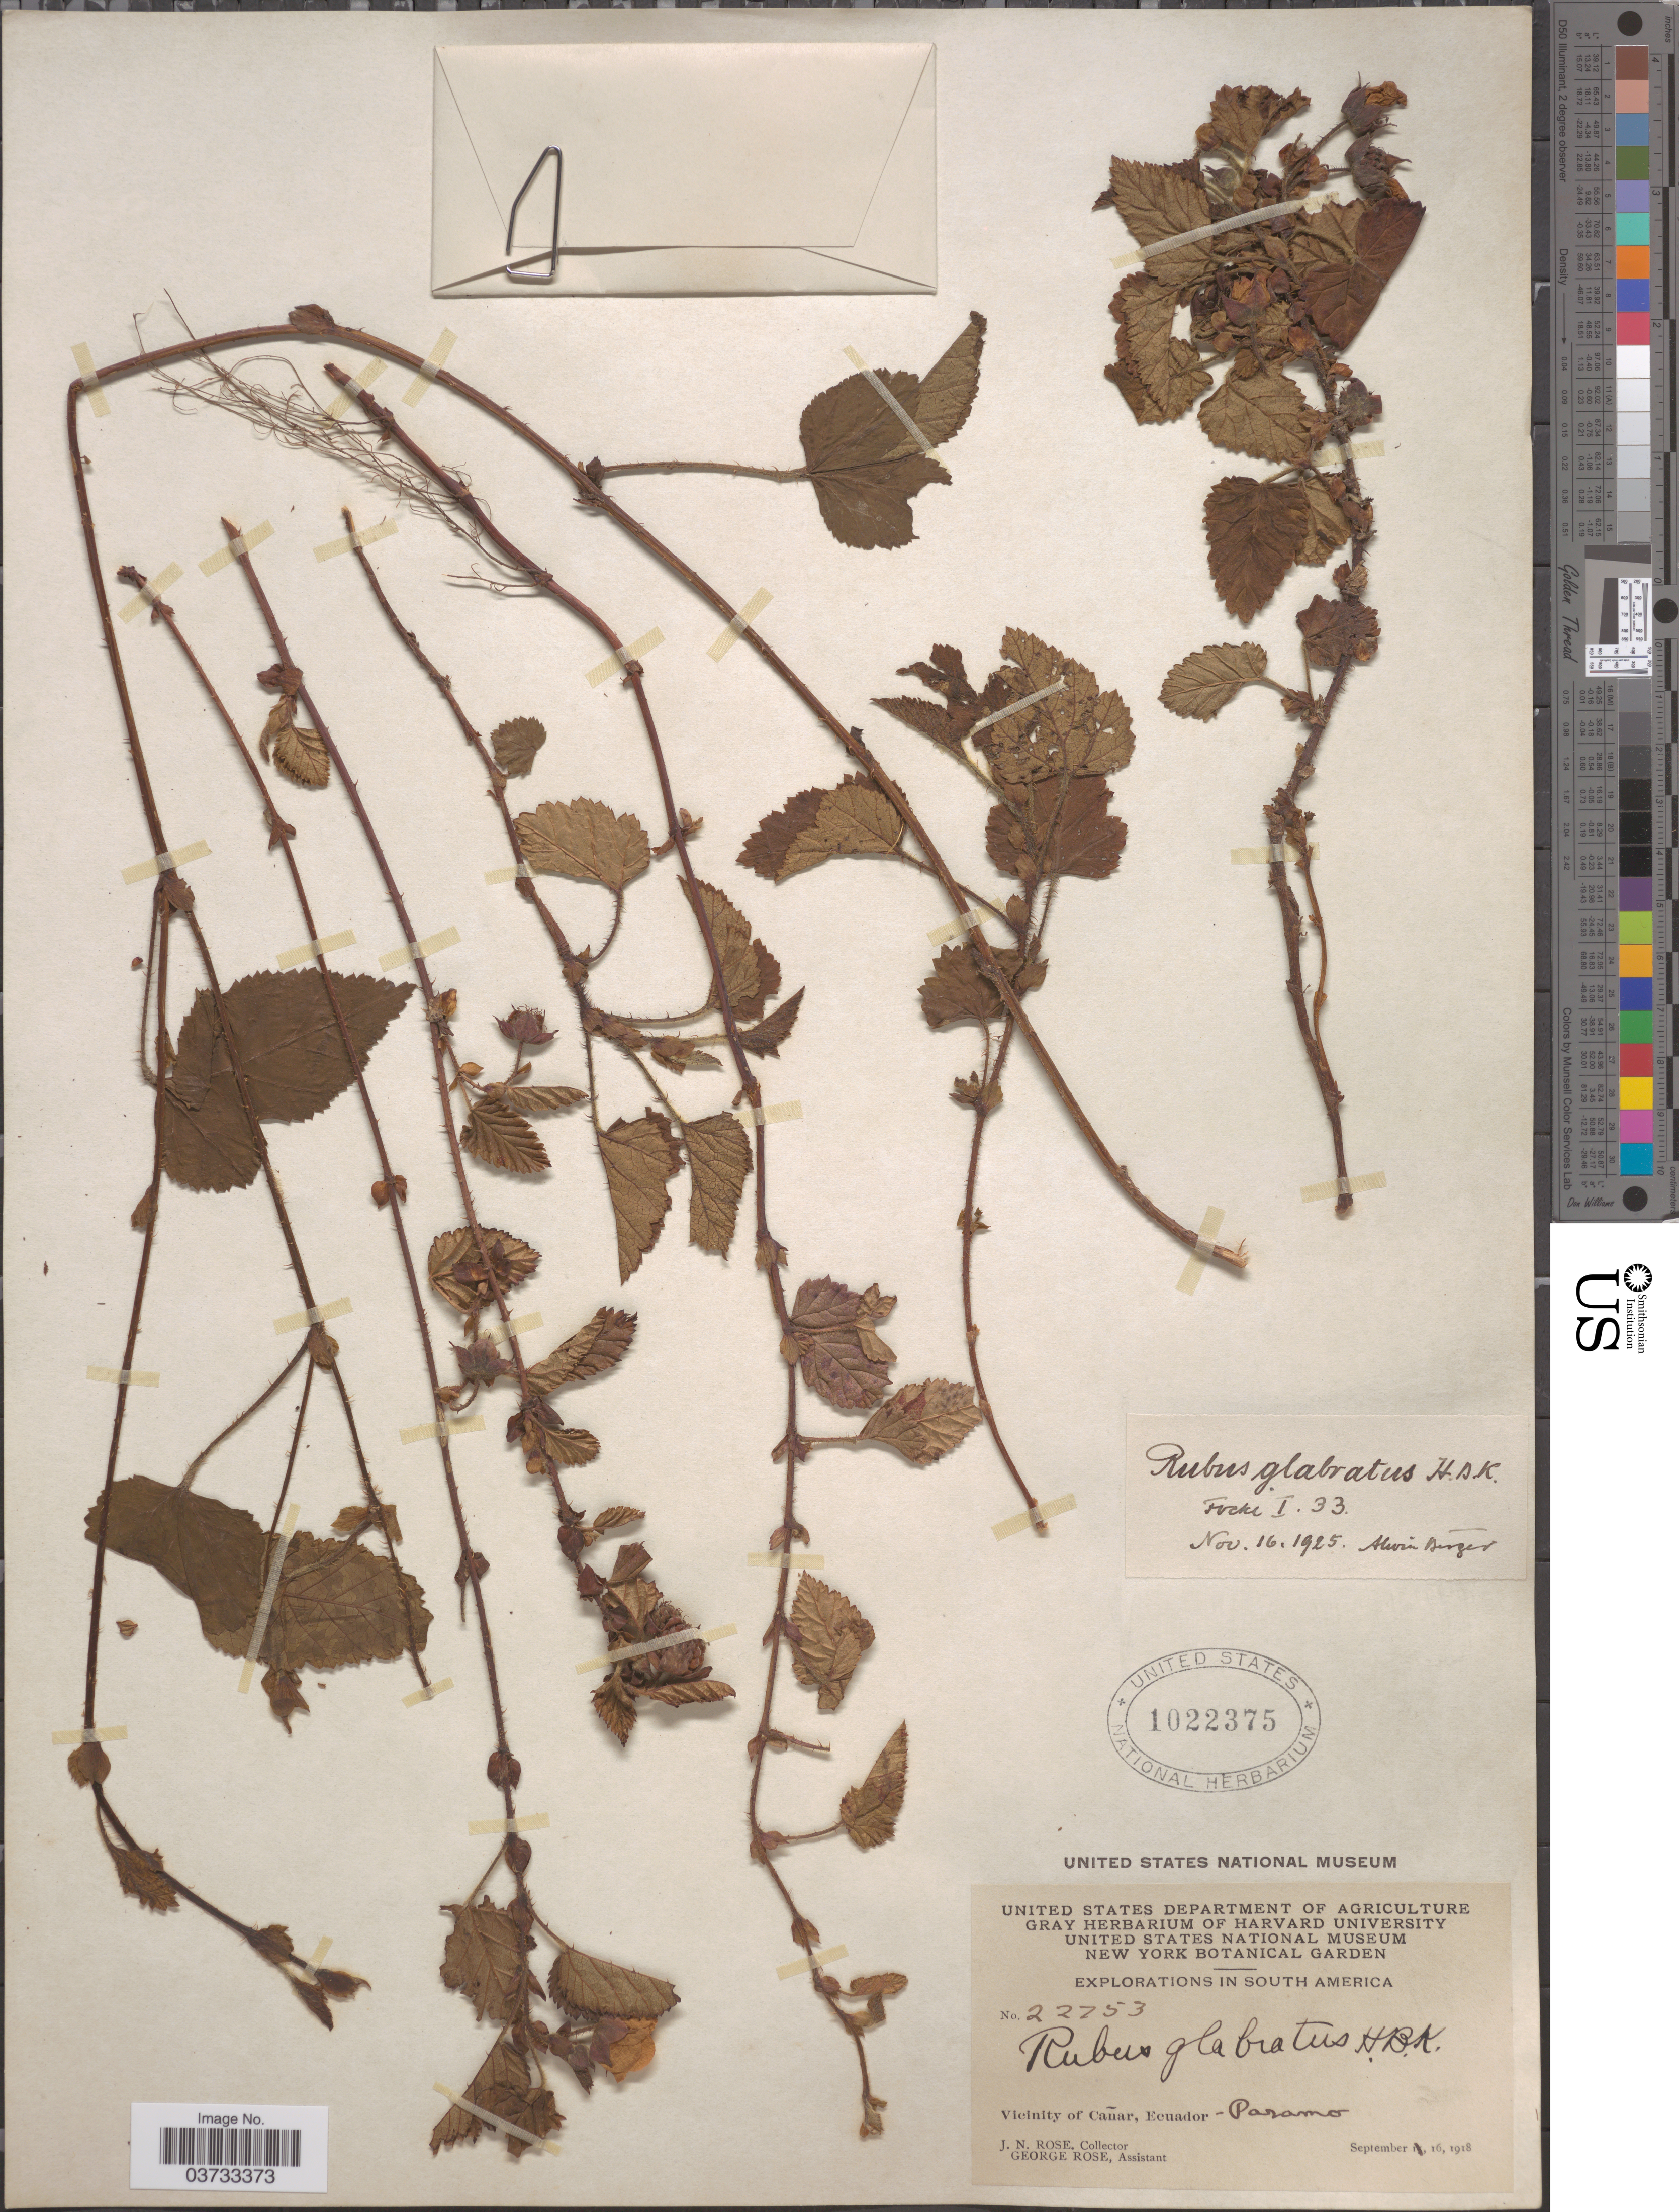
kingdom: Plantae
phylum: Tracheophyta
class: Magnoliopsida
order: Rosales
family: Rosaceae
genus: Rubus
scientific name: Rubus glabratus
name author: Kunth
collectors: J. N. Rose & G. Rose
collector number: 22753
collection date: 1918-09-16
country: Ecuador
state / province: Cañar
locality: Vicinity of Cañar, Paramo.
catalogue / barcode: US 1022375